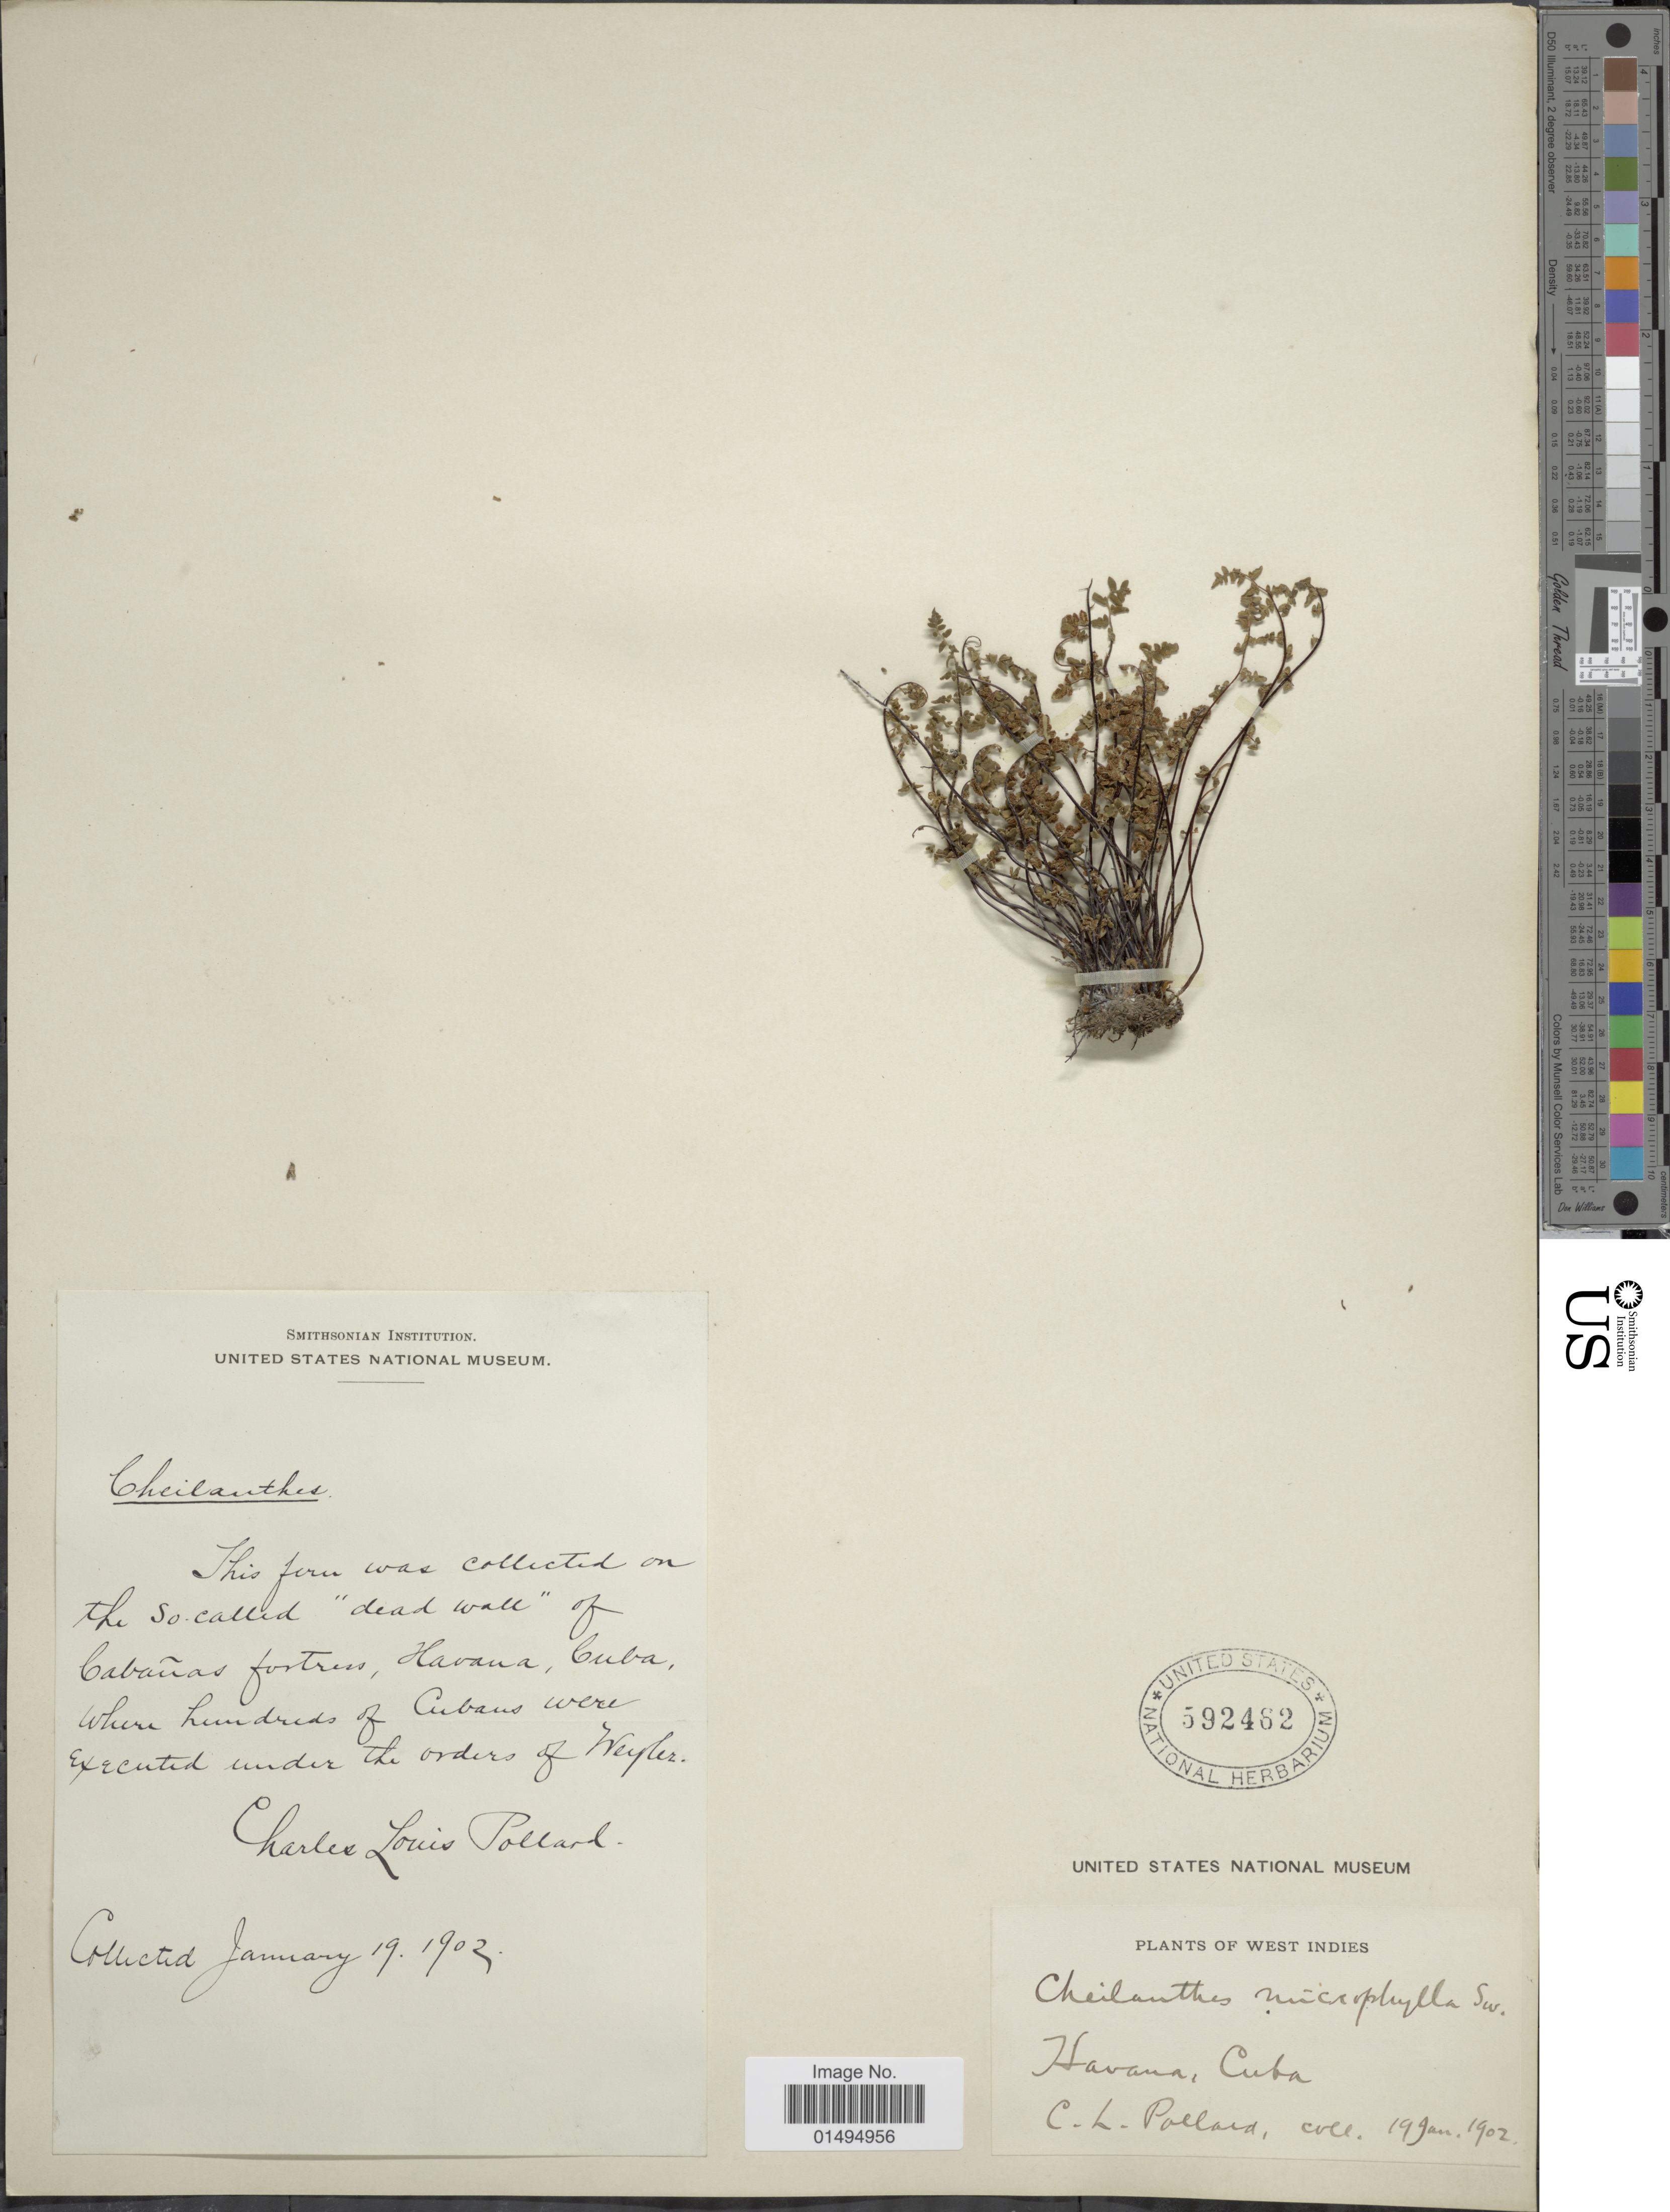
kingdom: Plantae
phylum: Tracheophyta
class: Polypodiopsida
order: Polypodiales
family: Pteridaceae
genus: Myriopteris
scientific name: Myriopteris microphylla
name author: (Sw.) Grusz & Windham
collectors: C. L. Pollard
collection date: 1902-01-19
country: Cuba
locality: The so called "dead wall"of babanas fortrus. Havana, Cuba. West Indies.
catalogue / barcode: US 592482